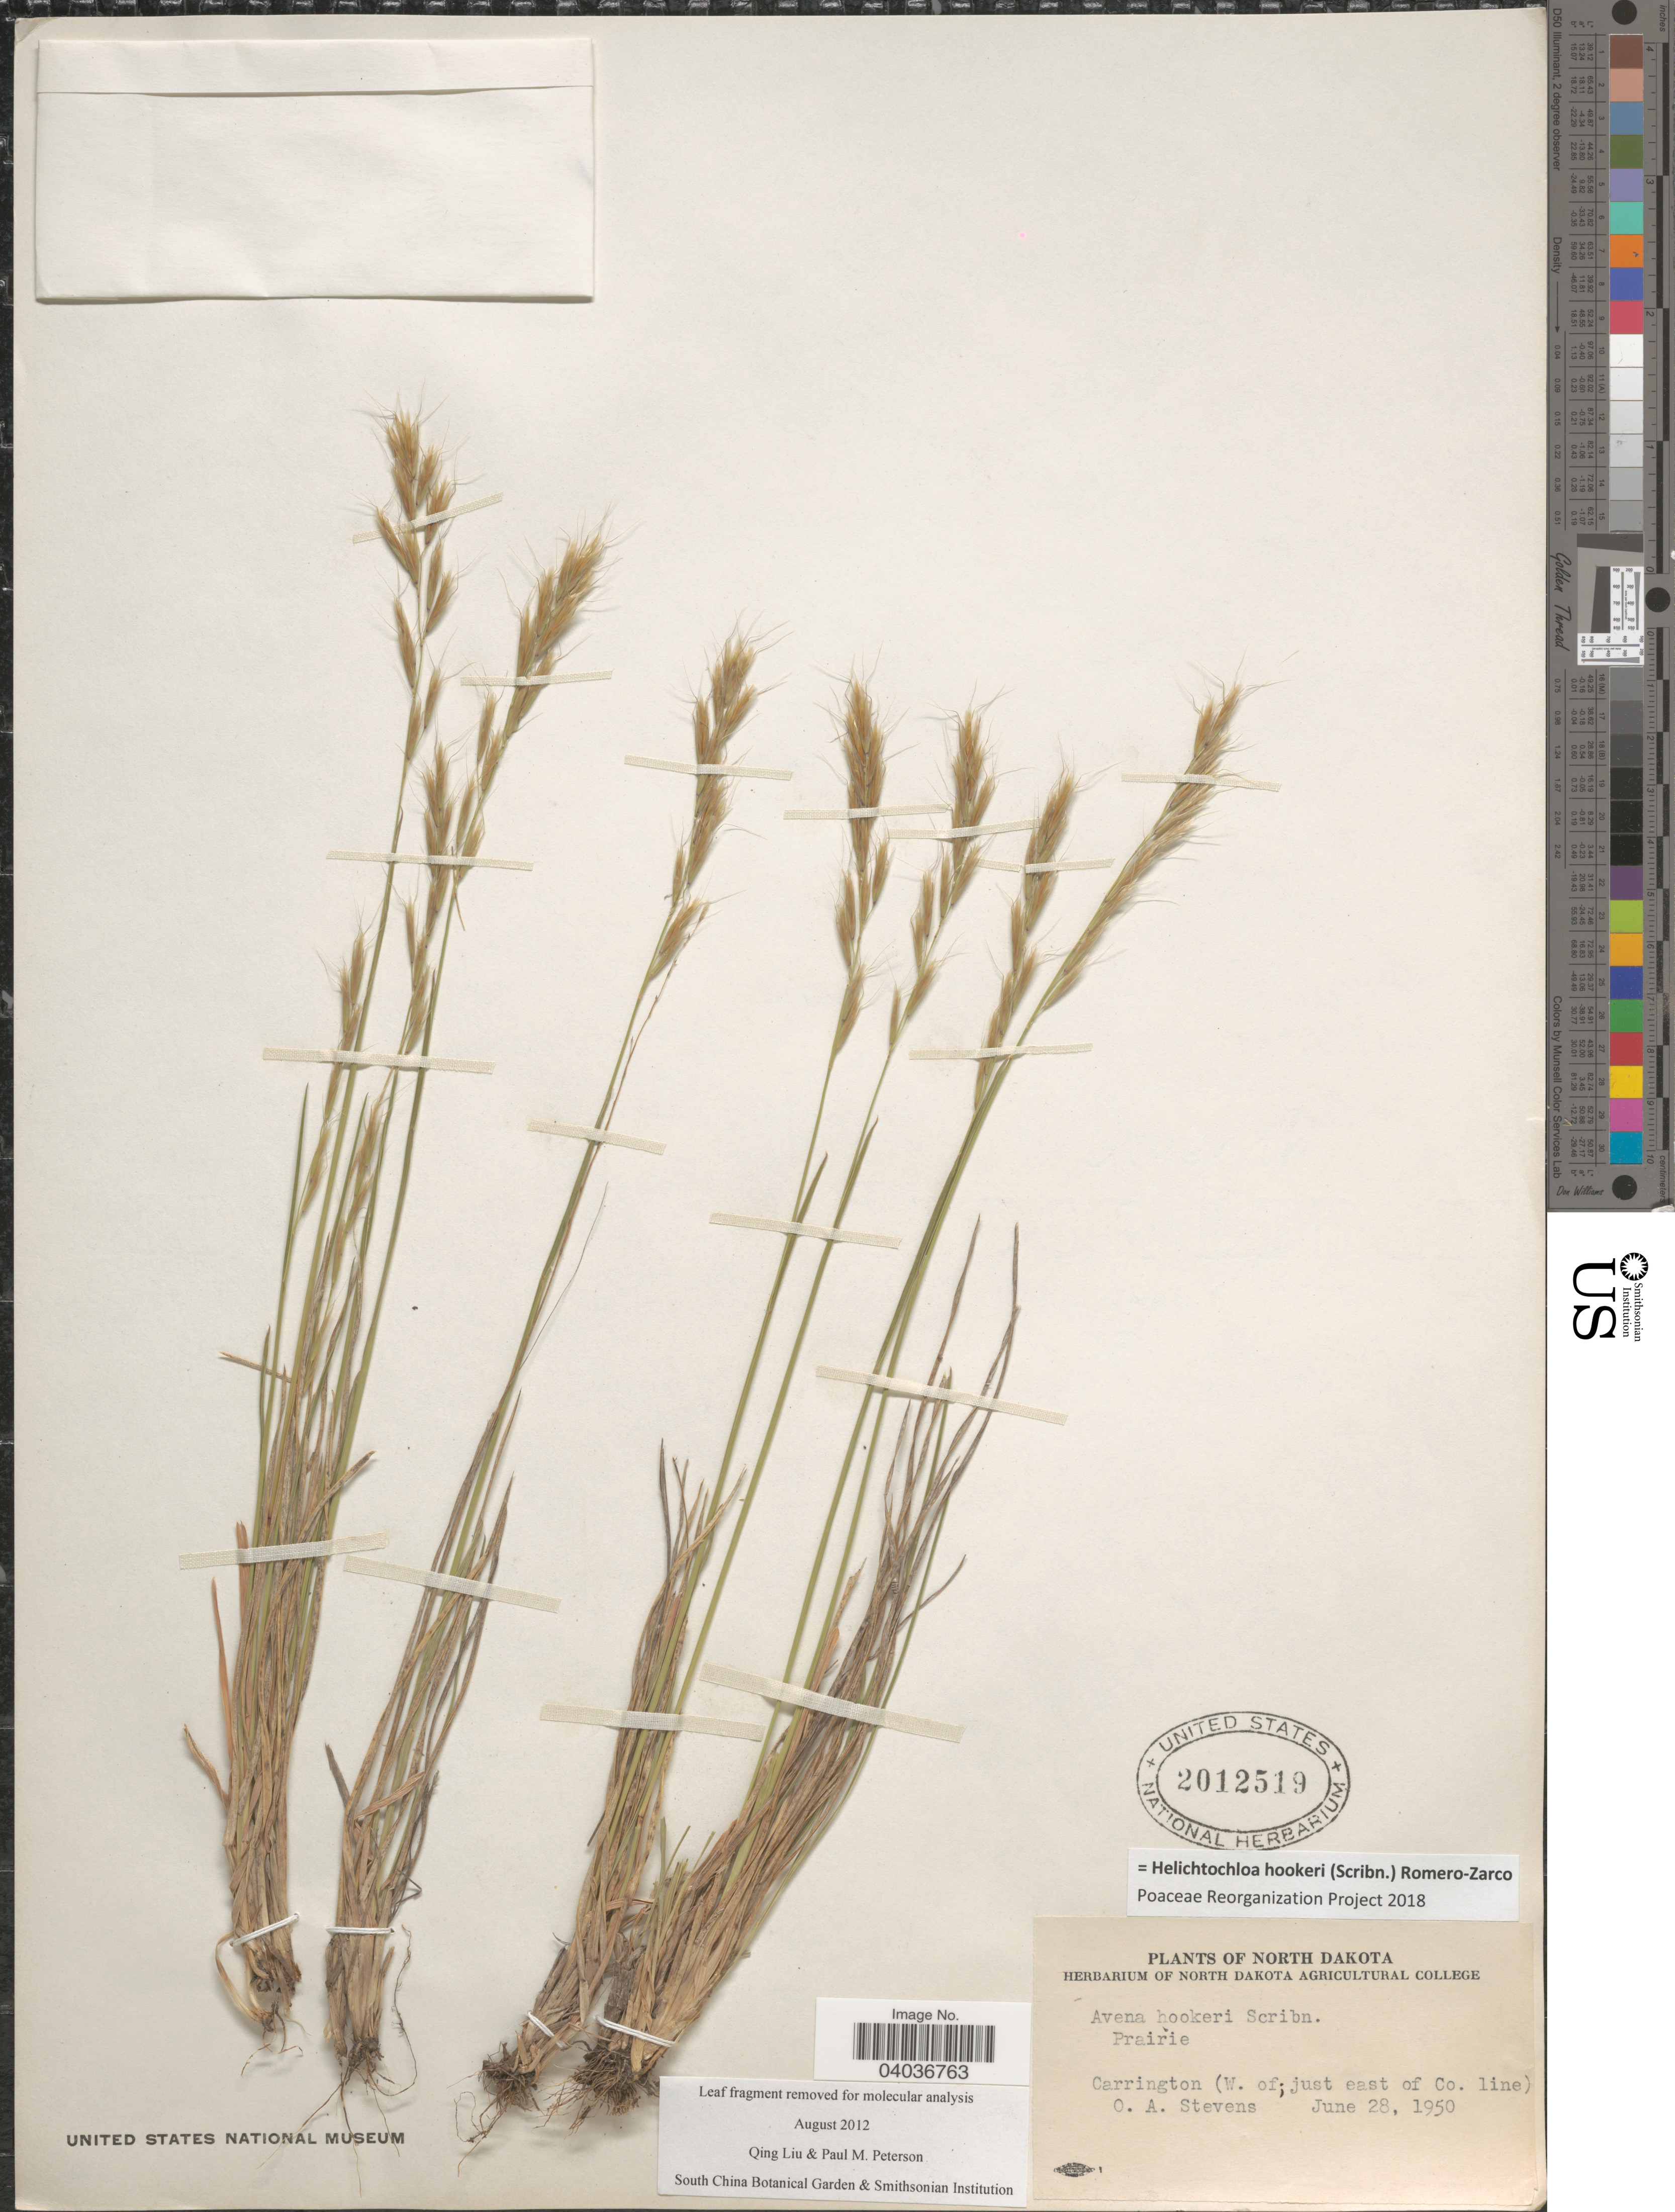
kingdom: Plantae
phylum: Tracheophyta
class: Liliopsida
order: Poales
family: Poaceae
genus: Helictochloa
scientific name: Helictochloa hookeri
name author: (Scribn.) Romero Zarco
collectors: O. A. Stevens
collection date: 1950-06-28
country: United States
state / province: North Dakota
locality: Carrington (W. of; just east of Co. line).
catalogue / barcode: US 2012519